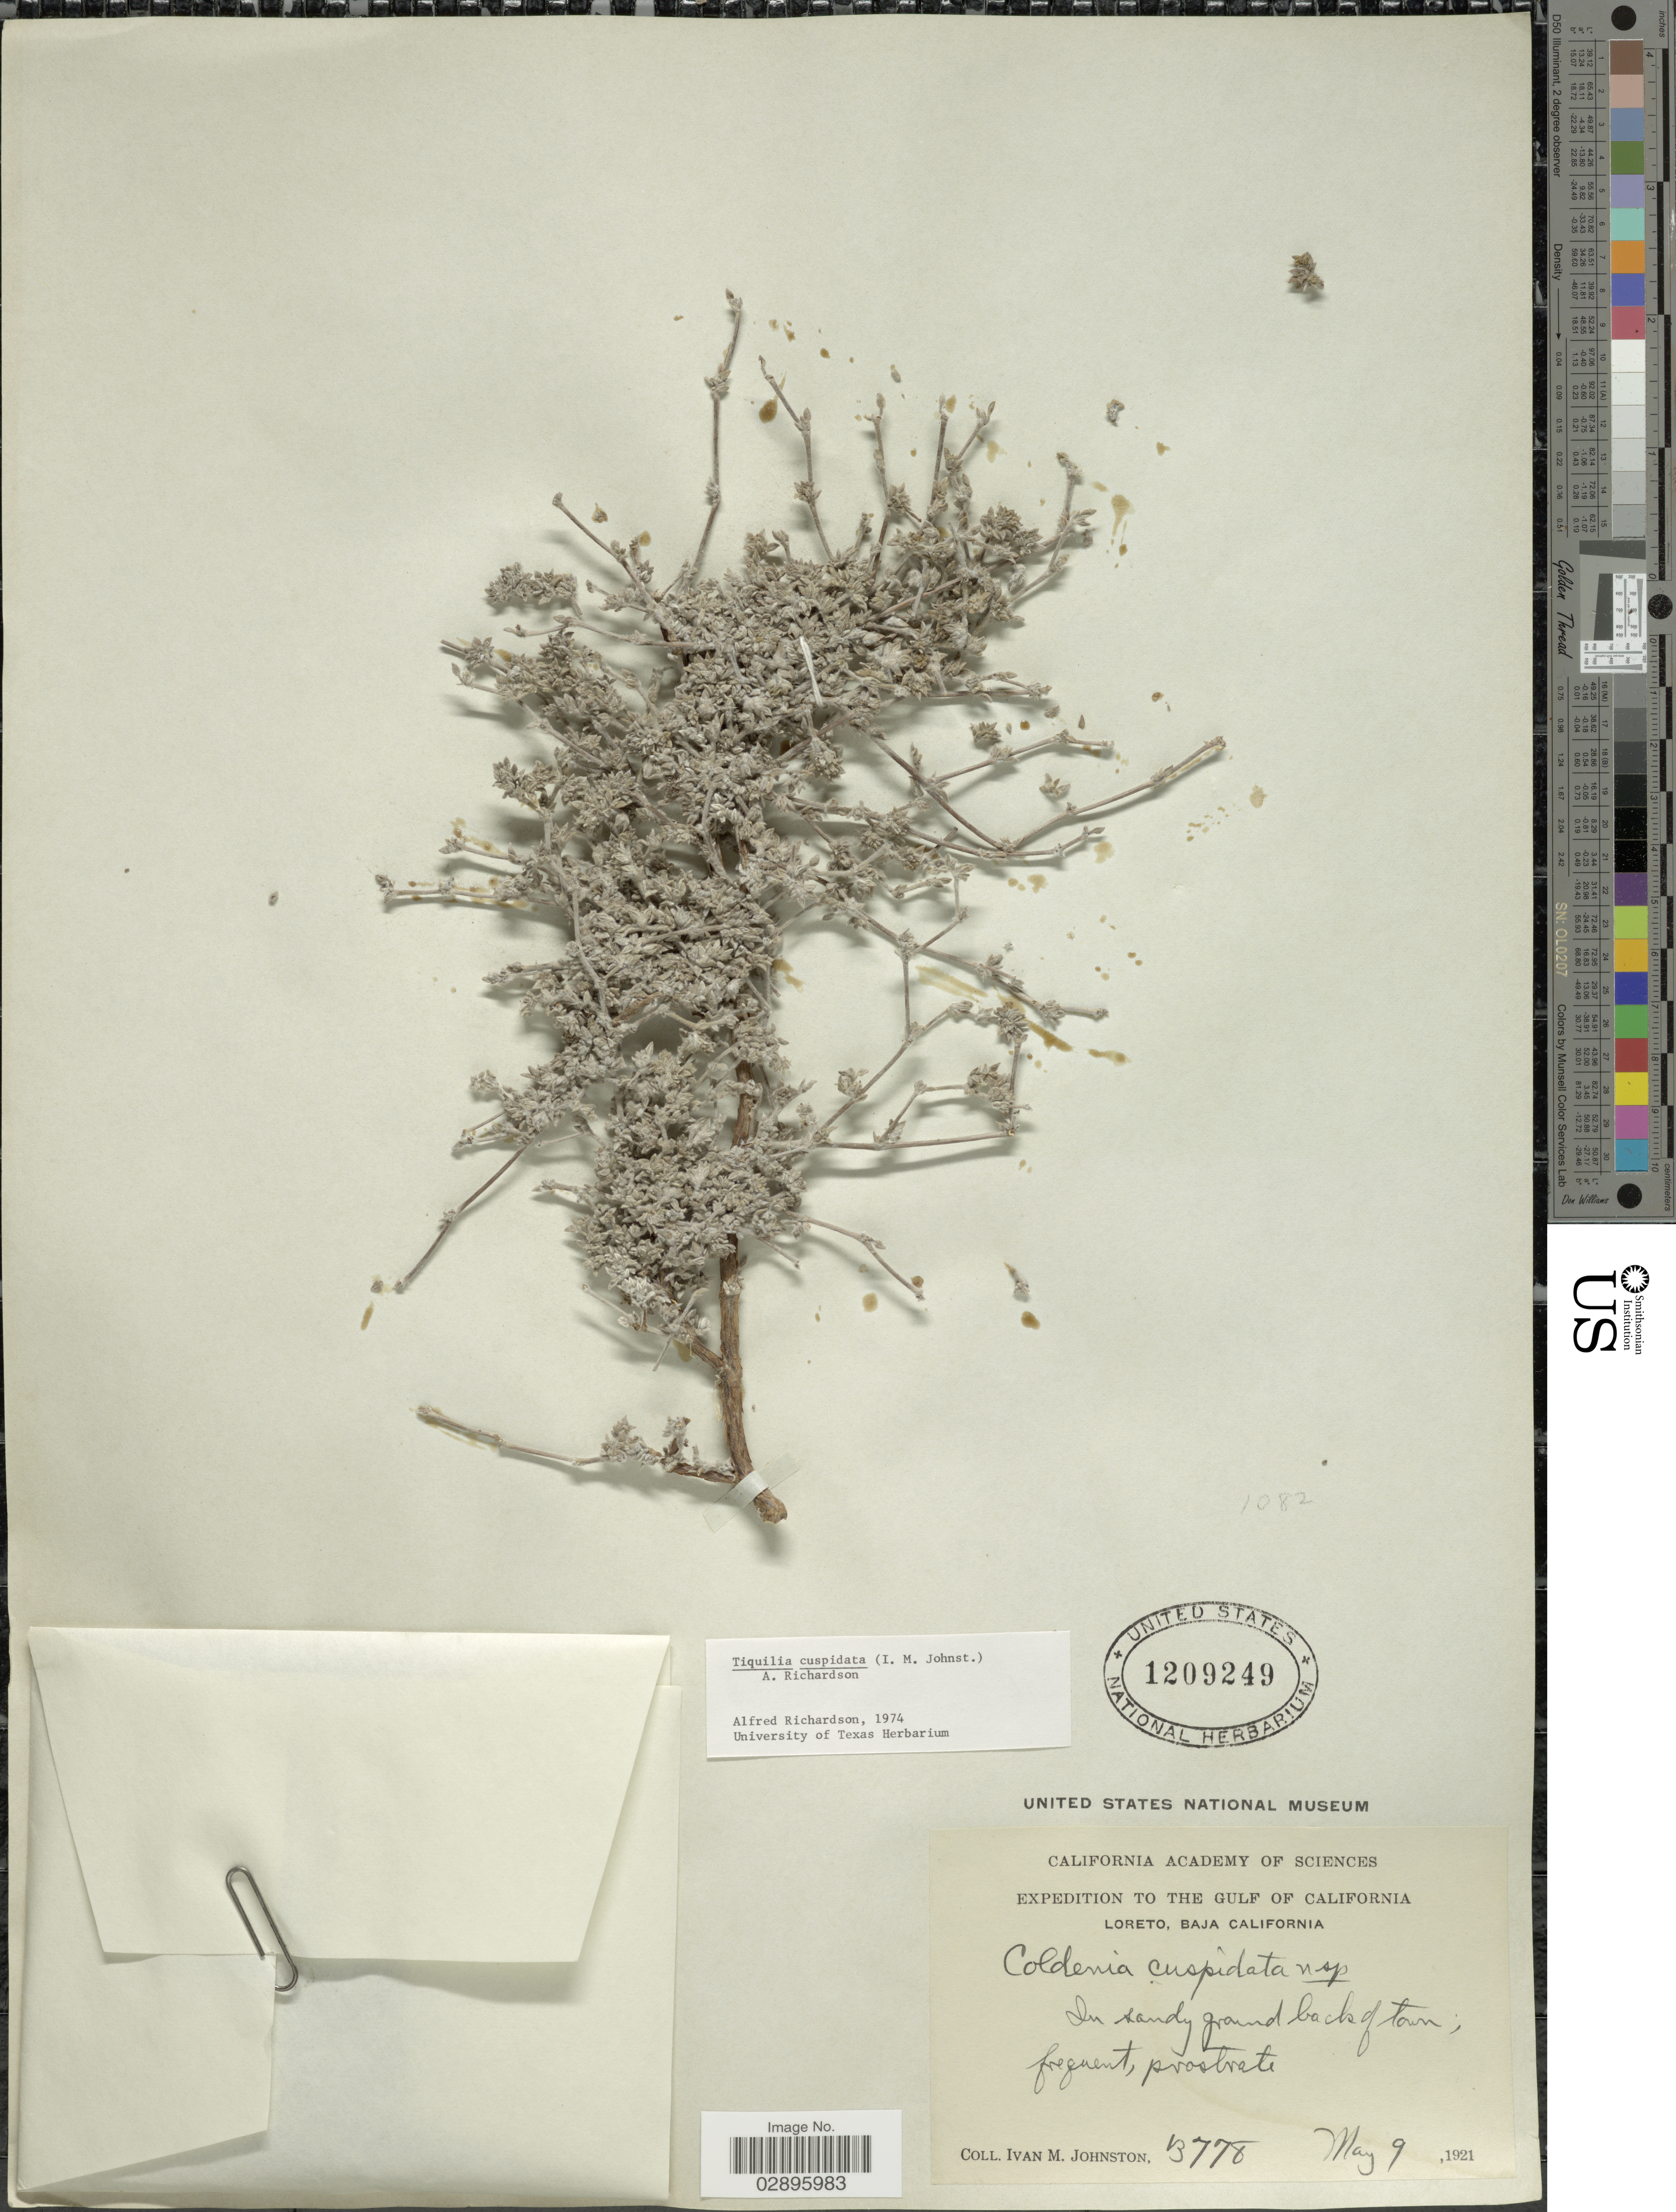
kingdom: Plantae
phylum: Tracheophyta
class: Magnoliopsida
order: Boraginales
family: Ehretiaceae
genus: Tiquilia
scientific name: Tiquilia cuspidata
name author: (I.M. Johnst.) A.T. Richardson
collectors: I.M. Johnston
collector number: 3778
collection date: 1921-05-09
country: Mexico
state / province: Baja California Sur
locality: The Gulf of California. Loreto.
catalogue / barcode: US 1209249